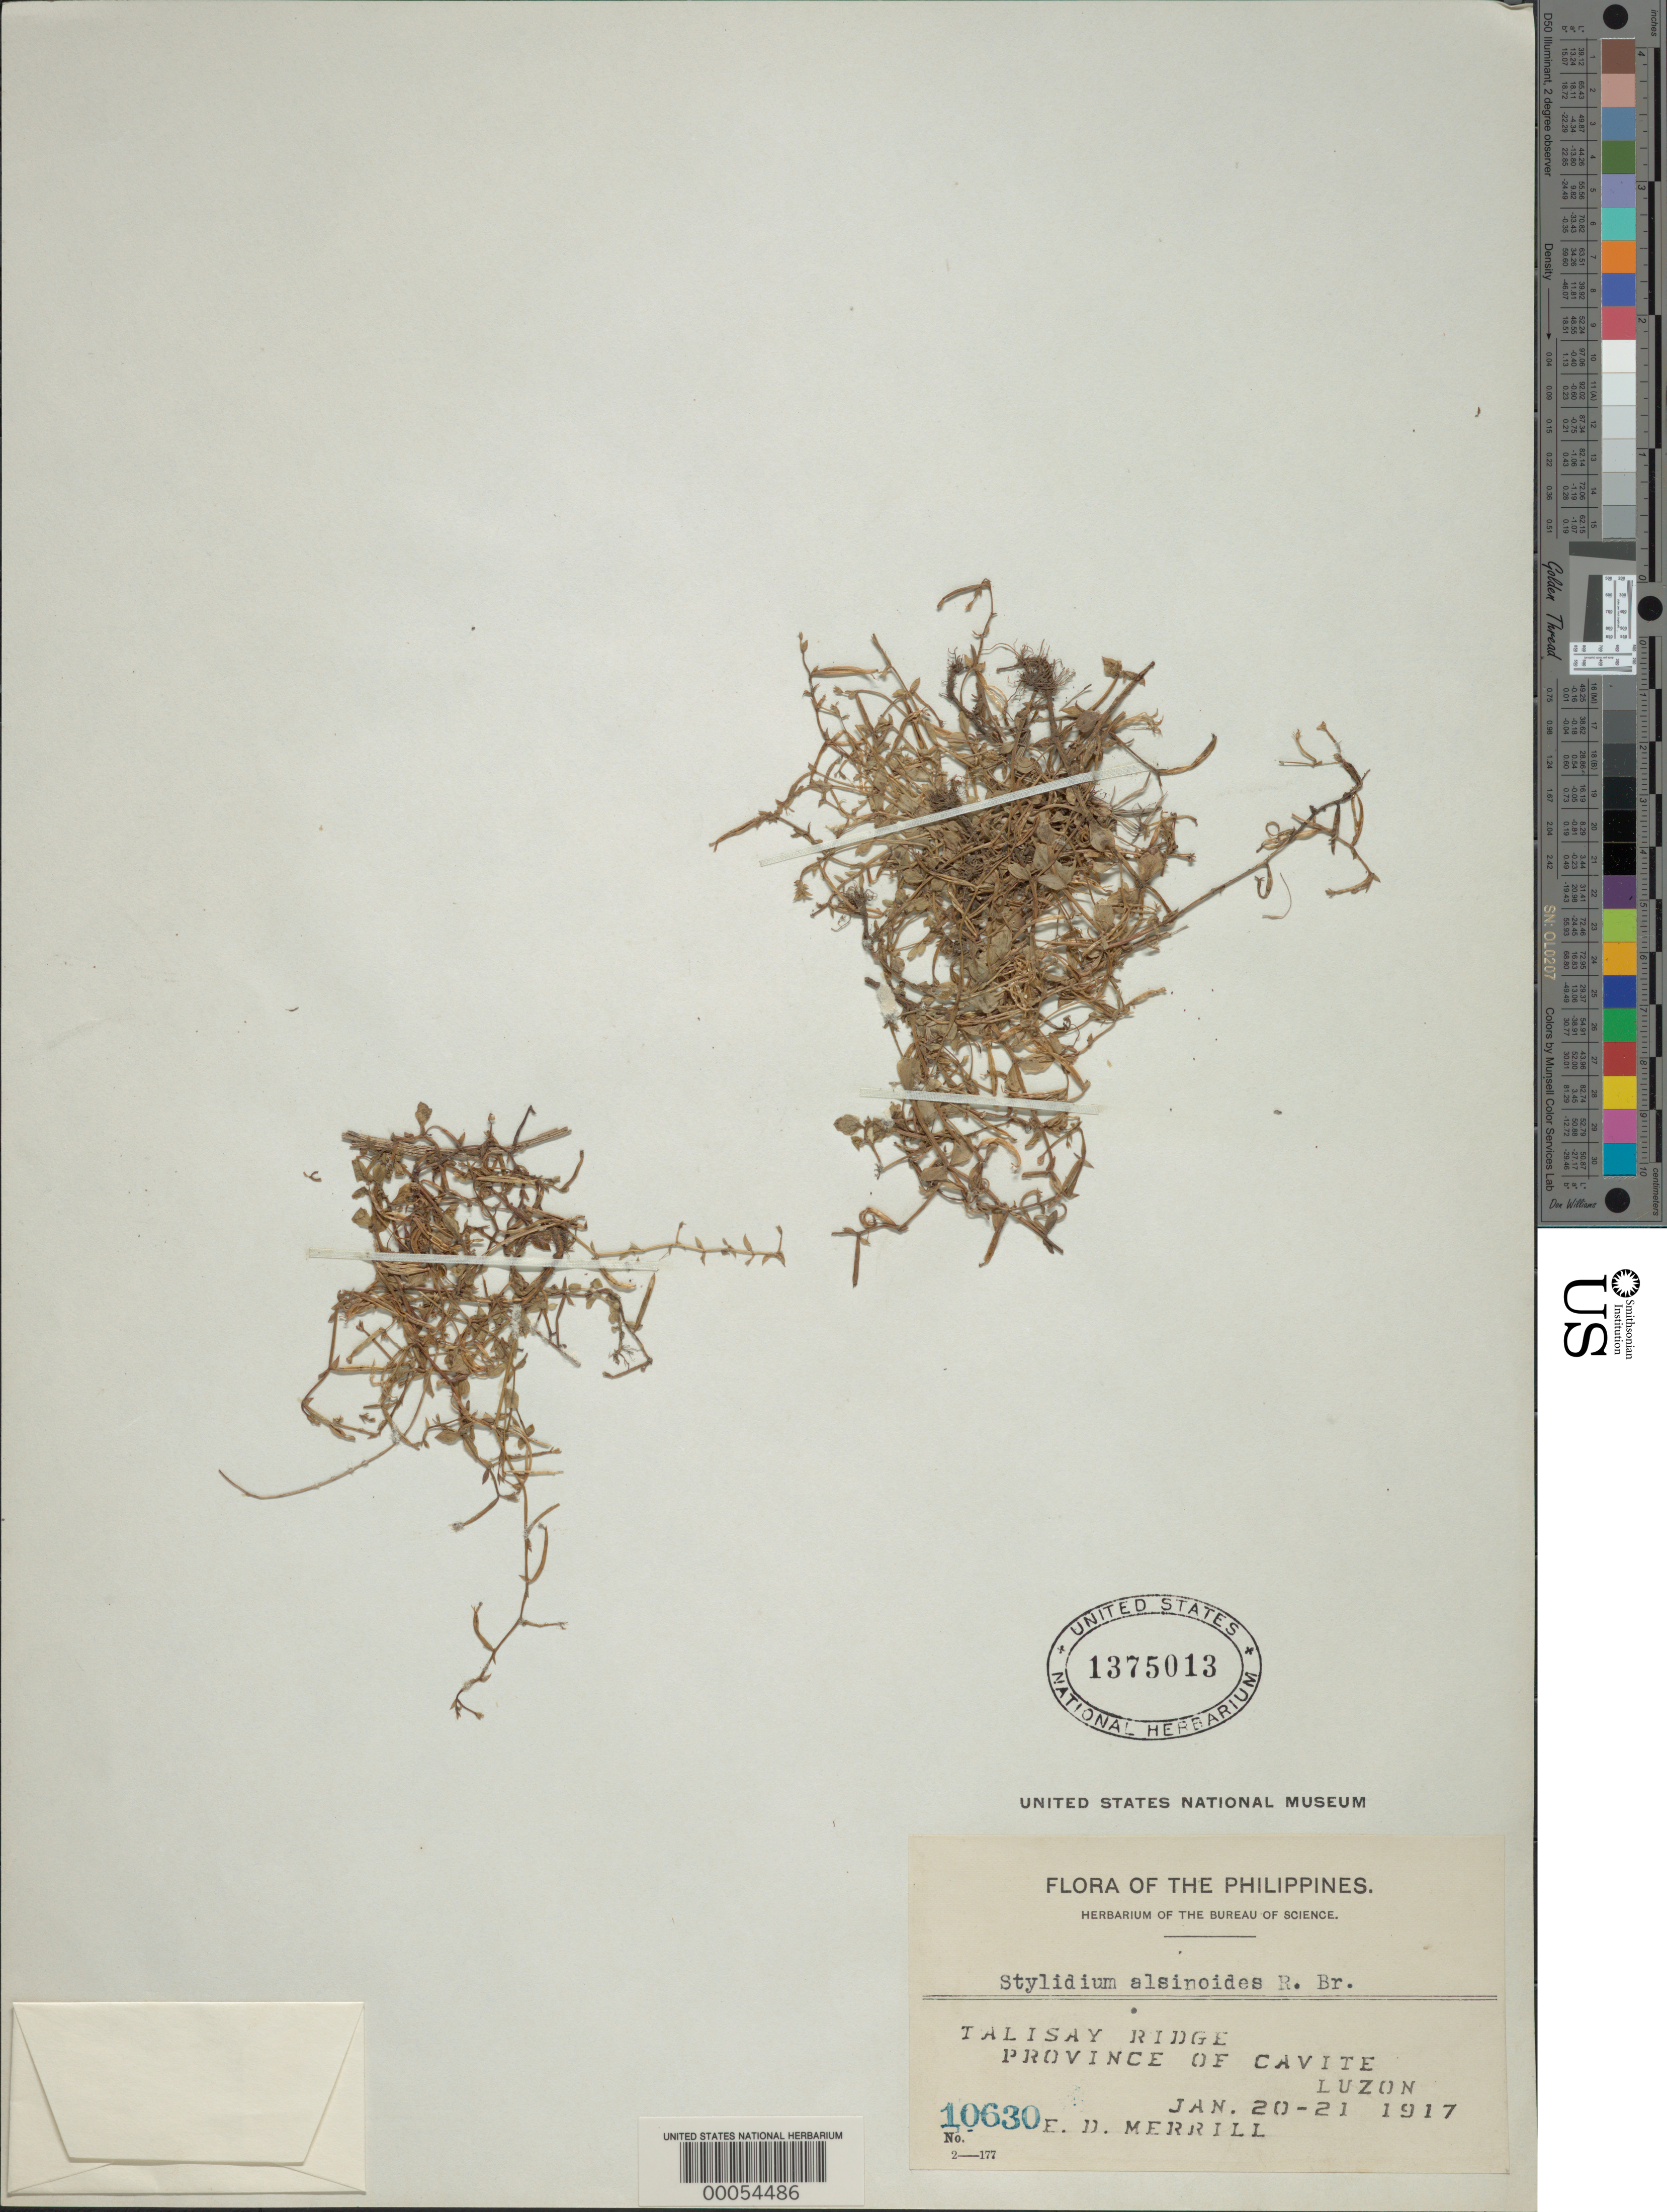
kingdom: Plantae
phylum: Tracheophyta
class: Magnoliopsida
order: Asterales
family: Stylidiaceae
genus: Stylidium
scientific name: Stylidium alsinoides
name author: R. Br.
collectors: E. D. Merrill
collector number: Bureau of Science 10630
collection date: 1917-01-20/1917-01-21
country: Philippines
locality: Talisay Ridge. Province of Cavite. Luzon.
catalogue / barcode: US 1375013